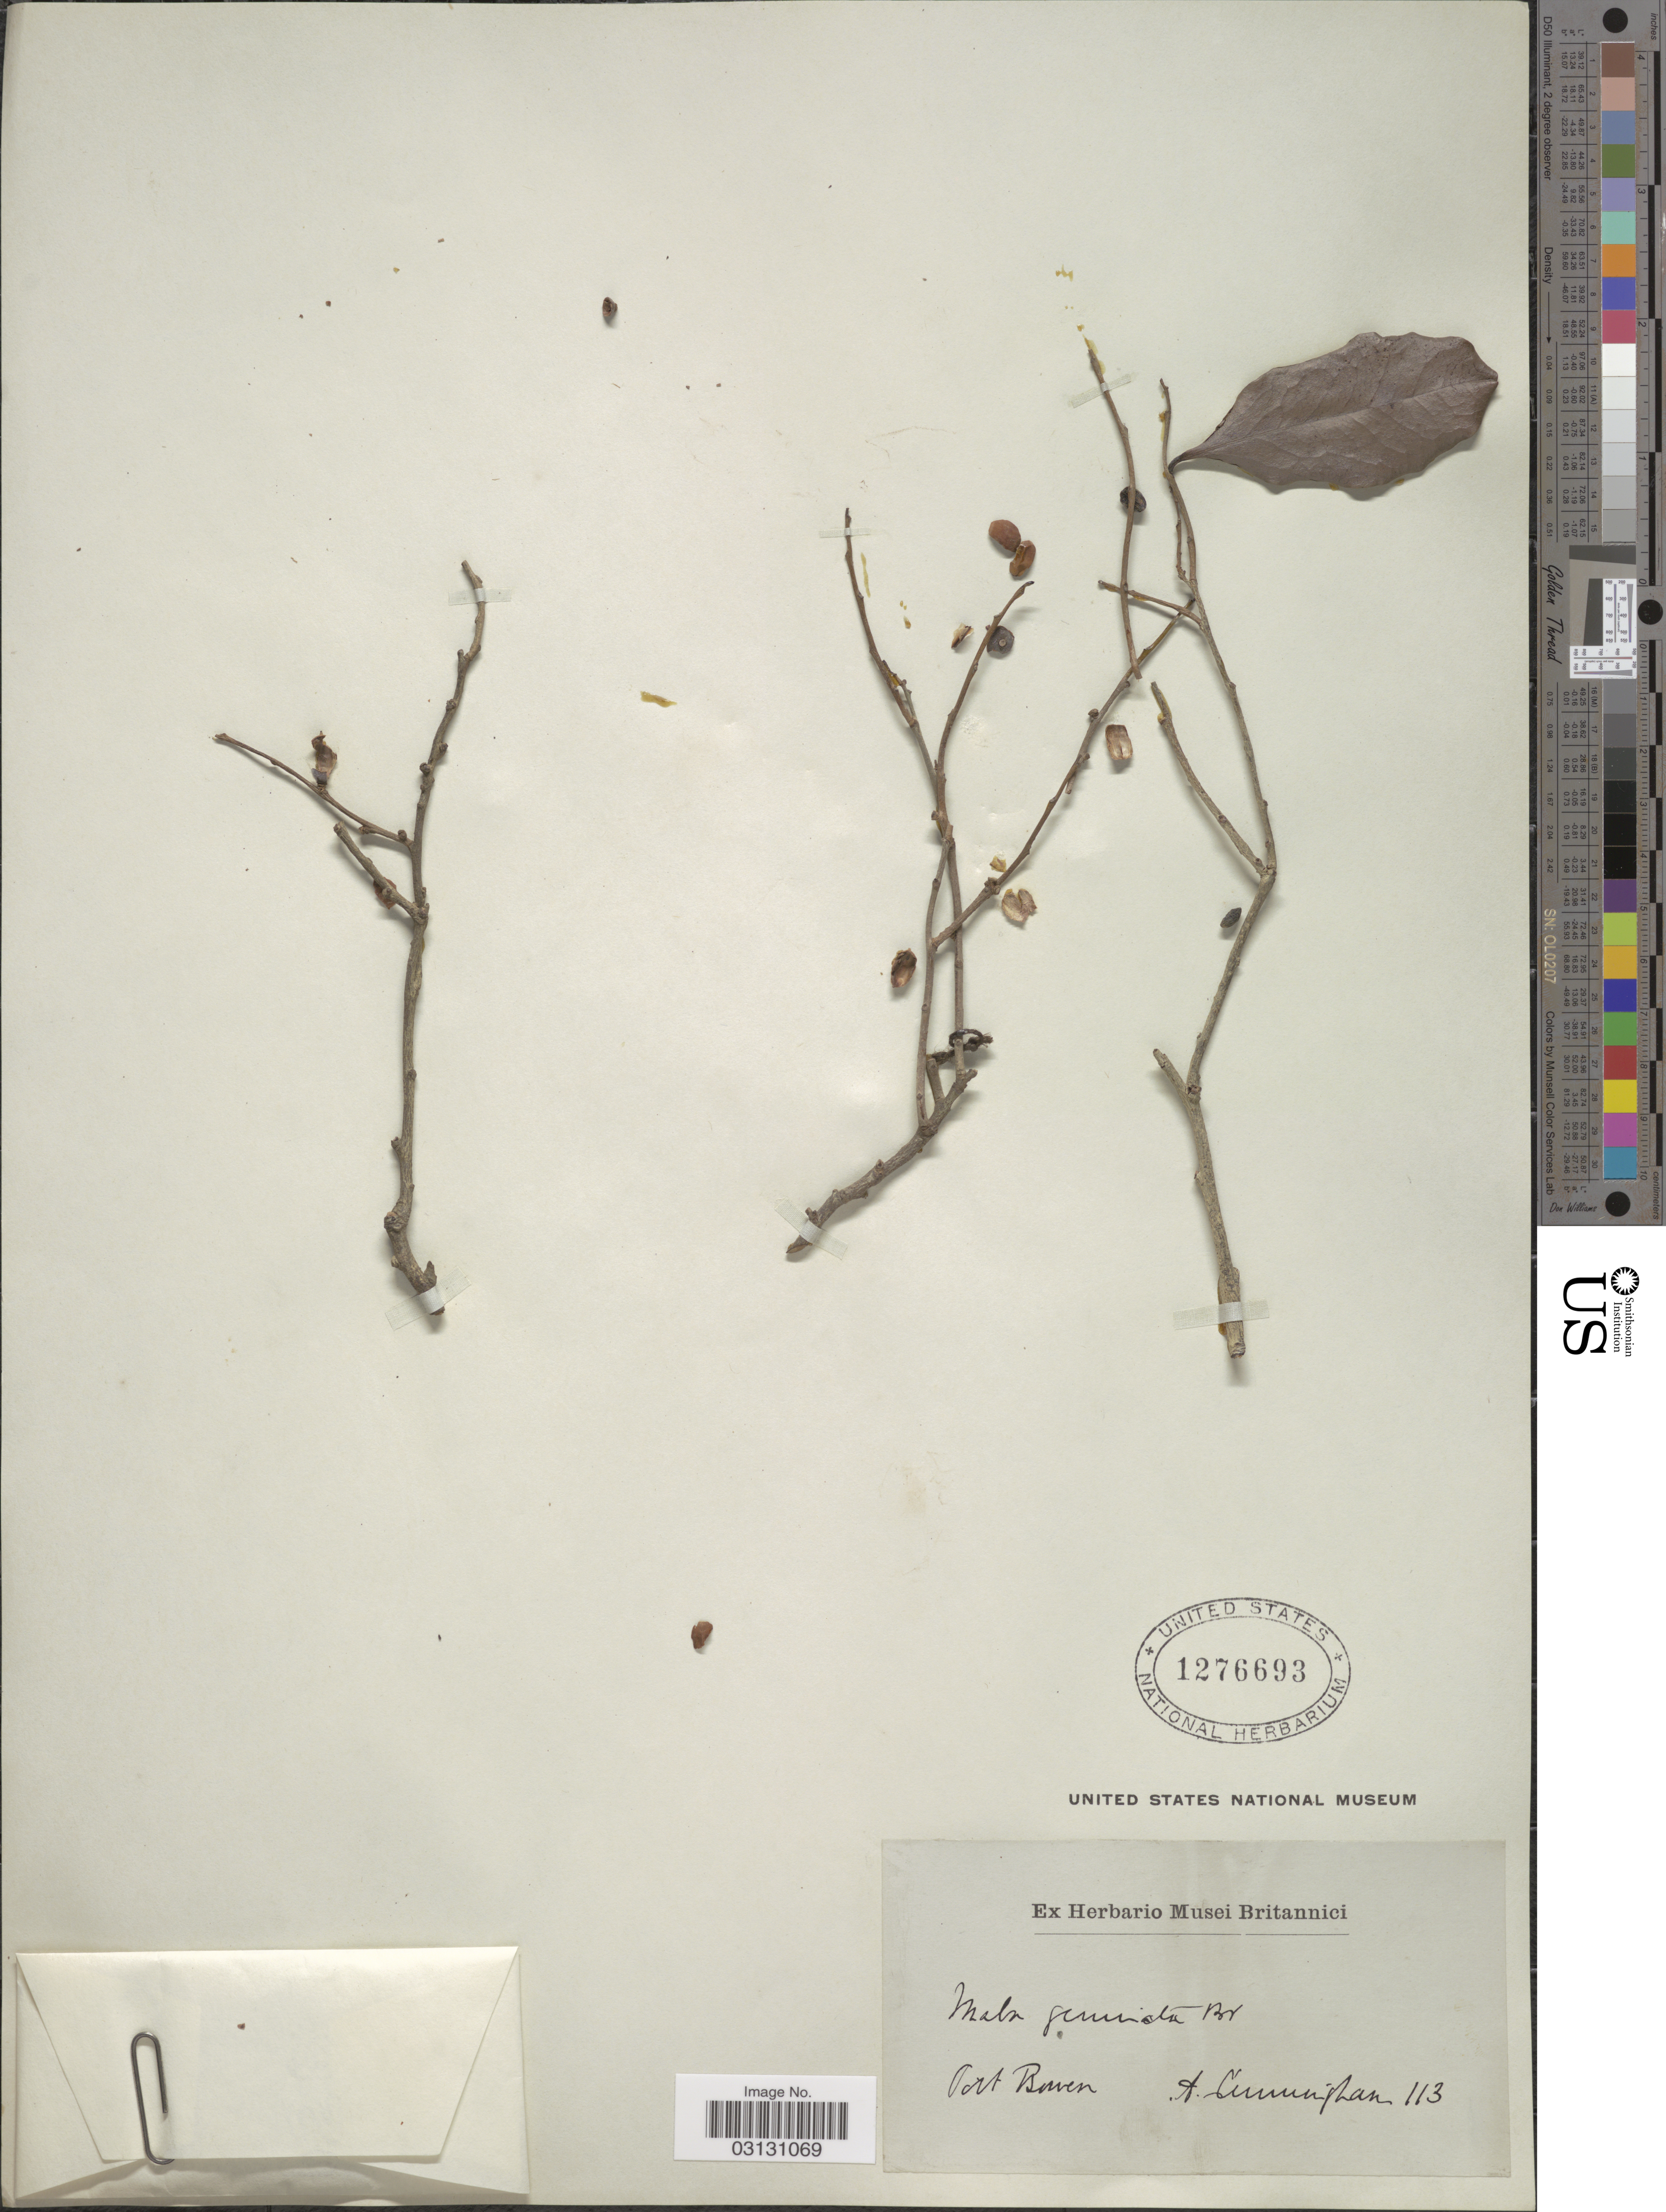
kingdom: Plantae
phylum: Tracheophyta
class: Magnoliopsida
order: Ericales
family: Ebenaceae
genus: Diospyros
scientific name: Diospyros geminata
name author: (R. Br.) F. Muell. ex Jessup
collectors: A. Cunningham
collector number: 113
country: Australia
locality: Port Bowen.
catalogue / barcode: US 1276693